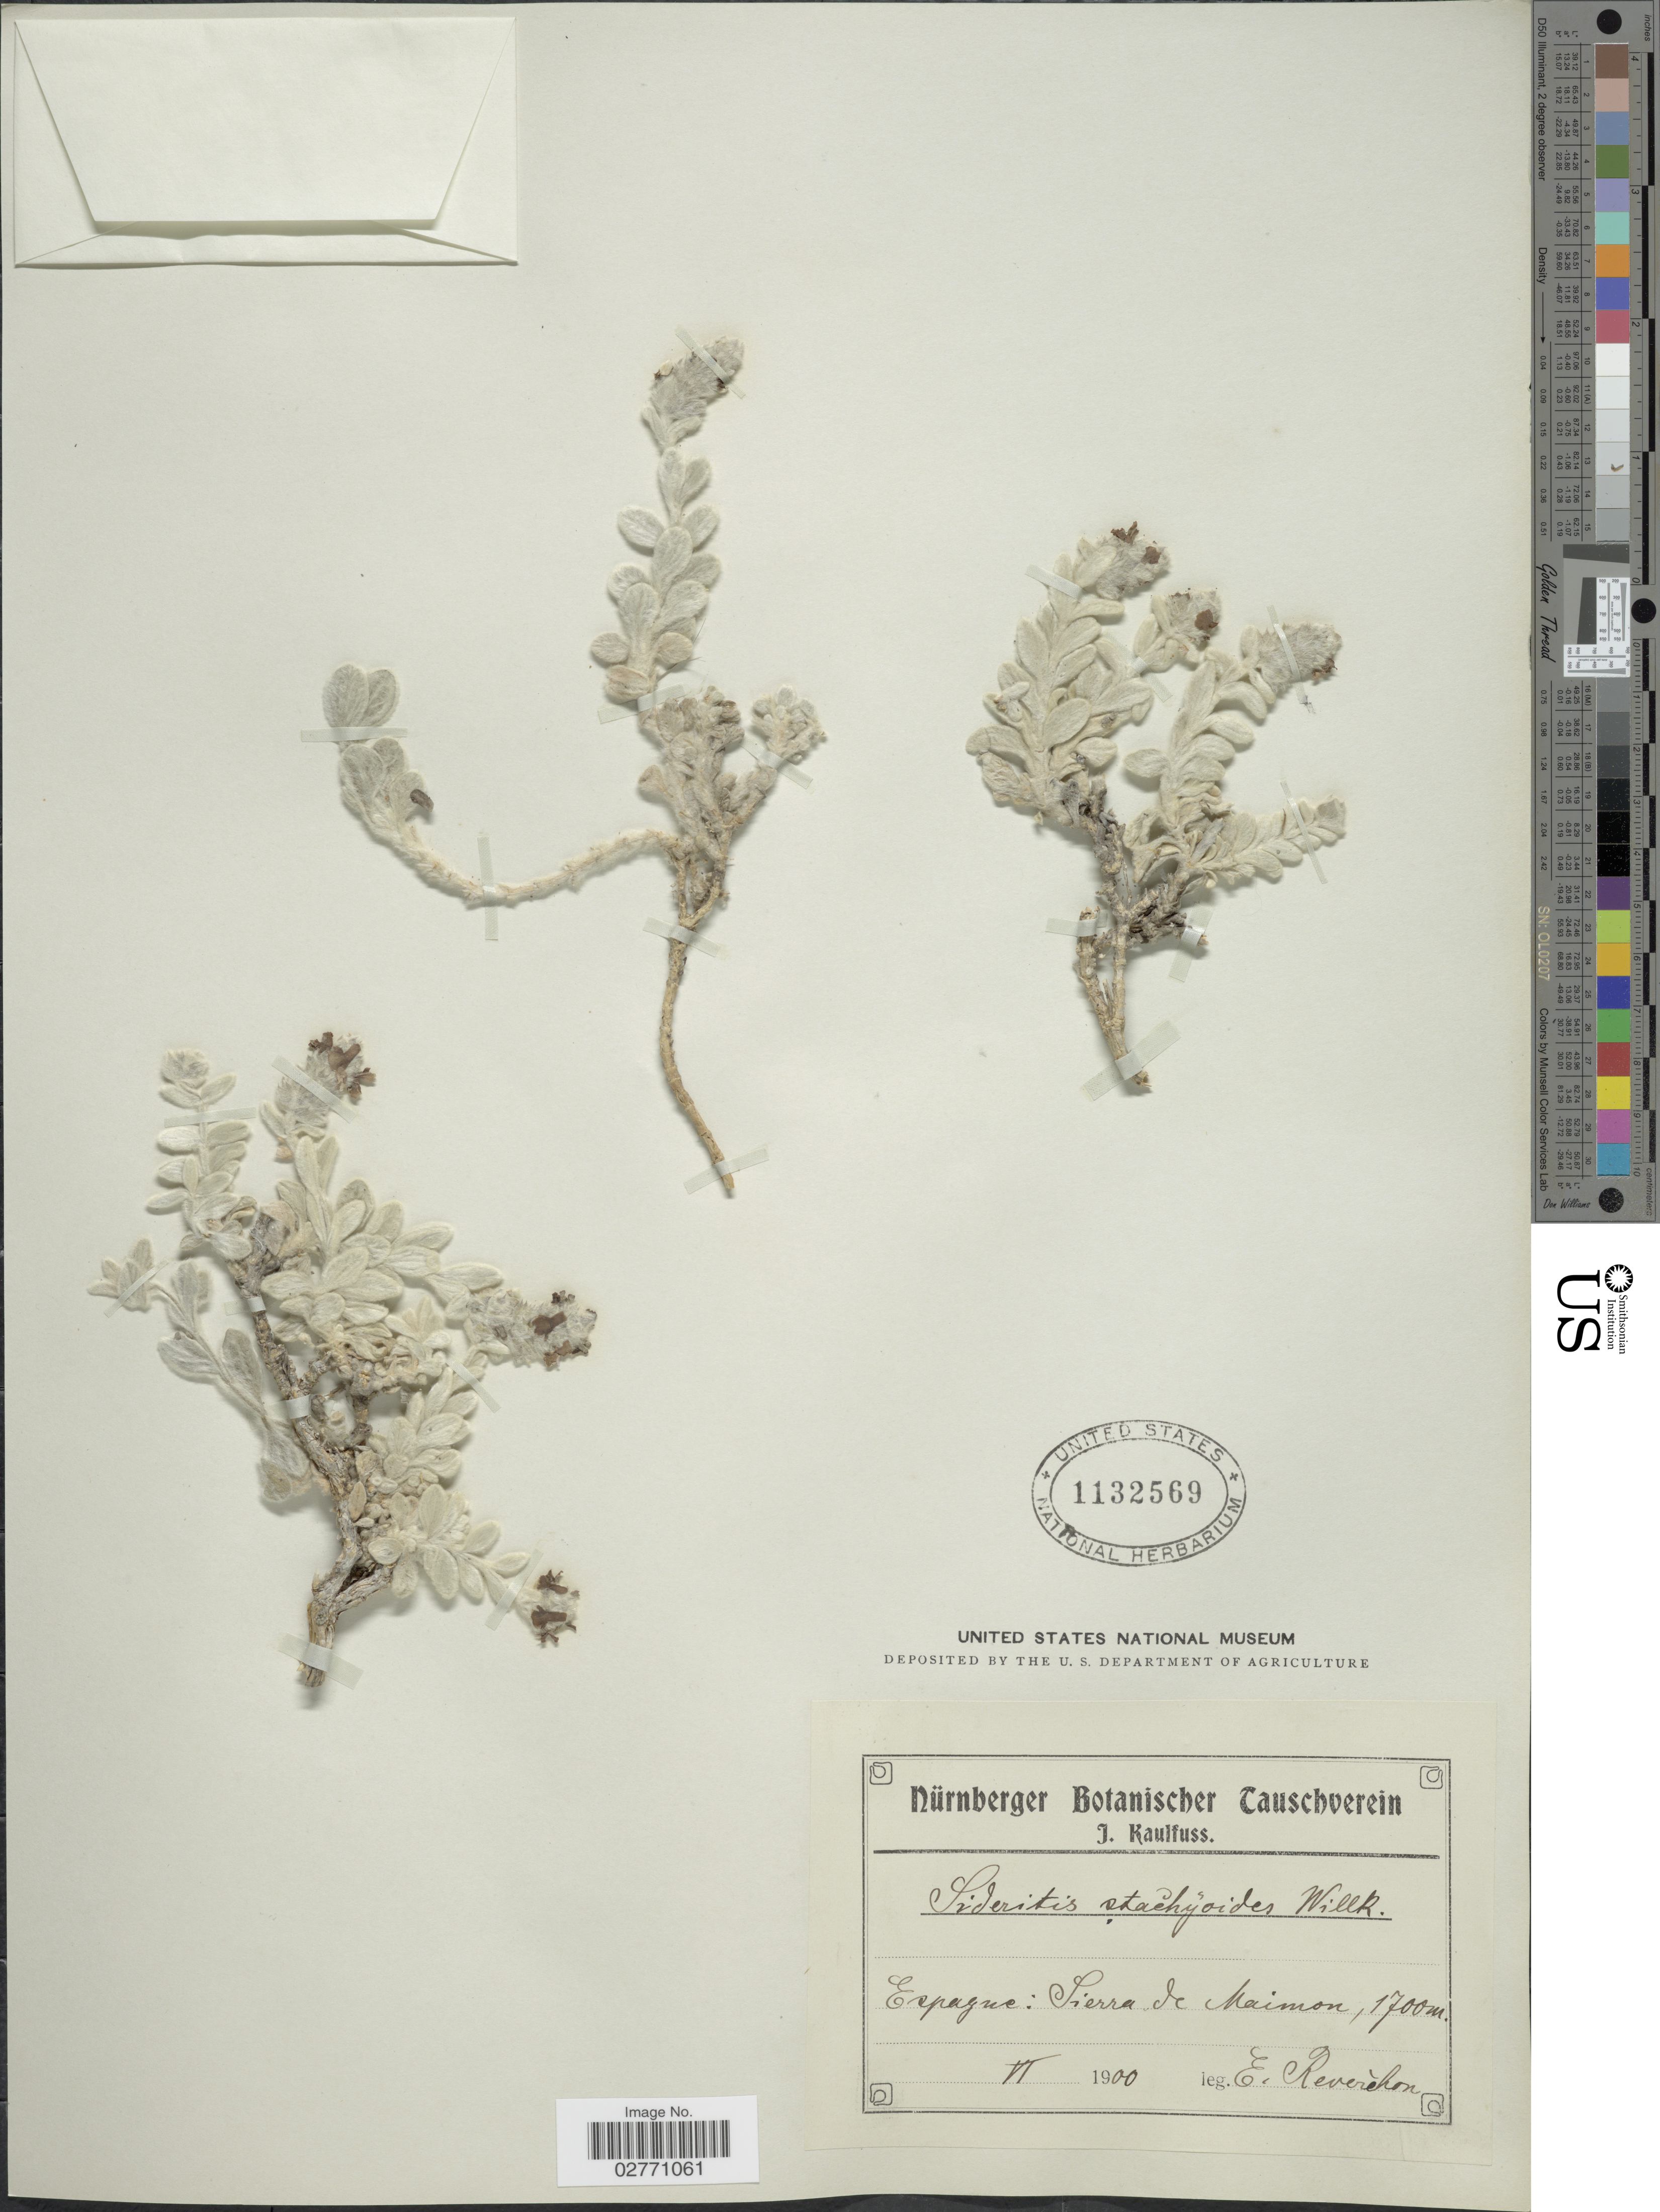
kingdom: Plantae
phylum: Tracheophyta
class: Magnoliopsida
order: Lamiales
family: Lamiaceae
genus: Sideritis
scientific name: Sideritis stachydioides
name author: Willk.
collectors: E. Reverchon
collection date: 1900-06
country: Spain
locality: Espagne: Sierra de Maimon.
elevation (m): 1700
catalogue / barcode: US 1132569